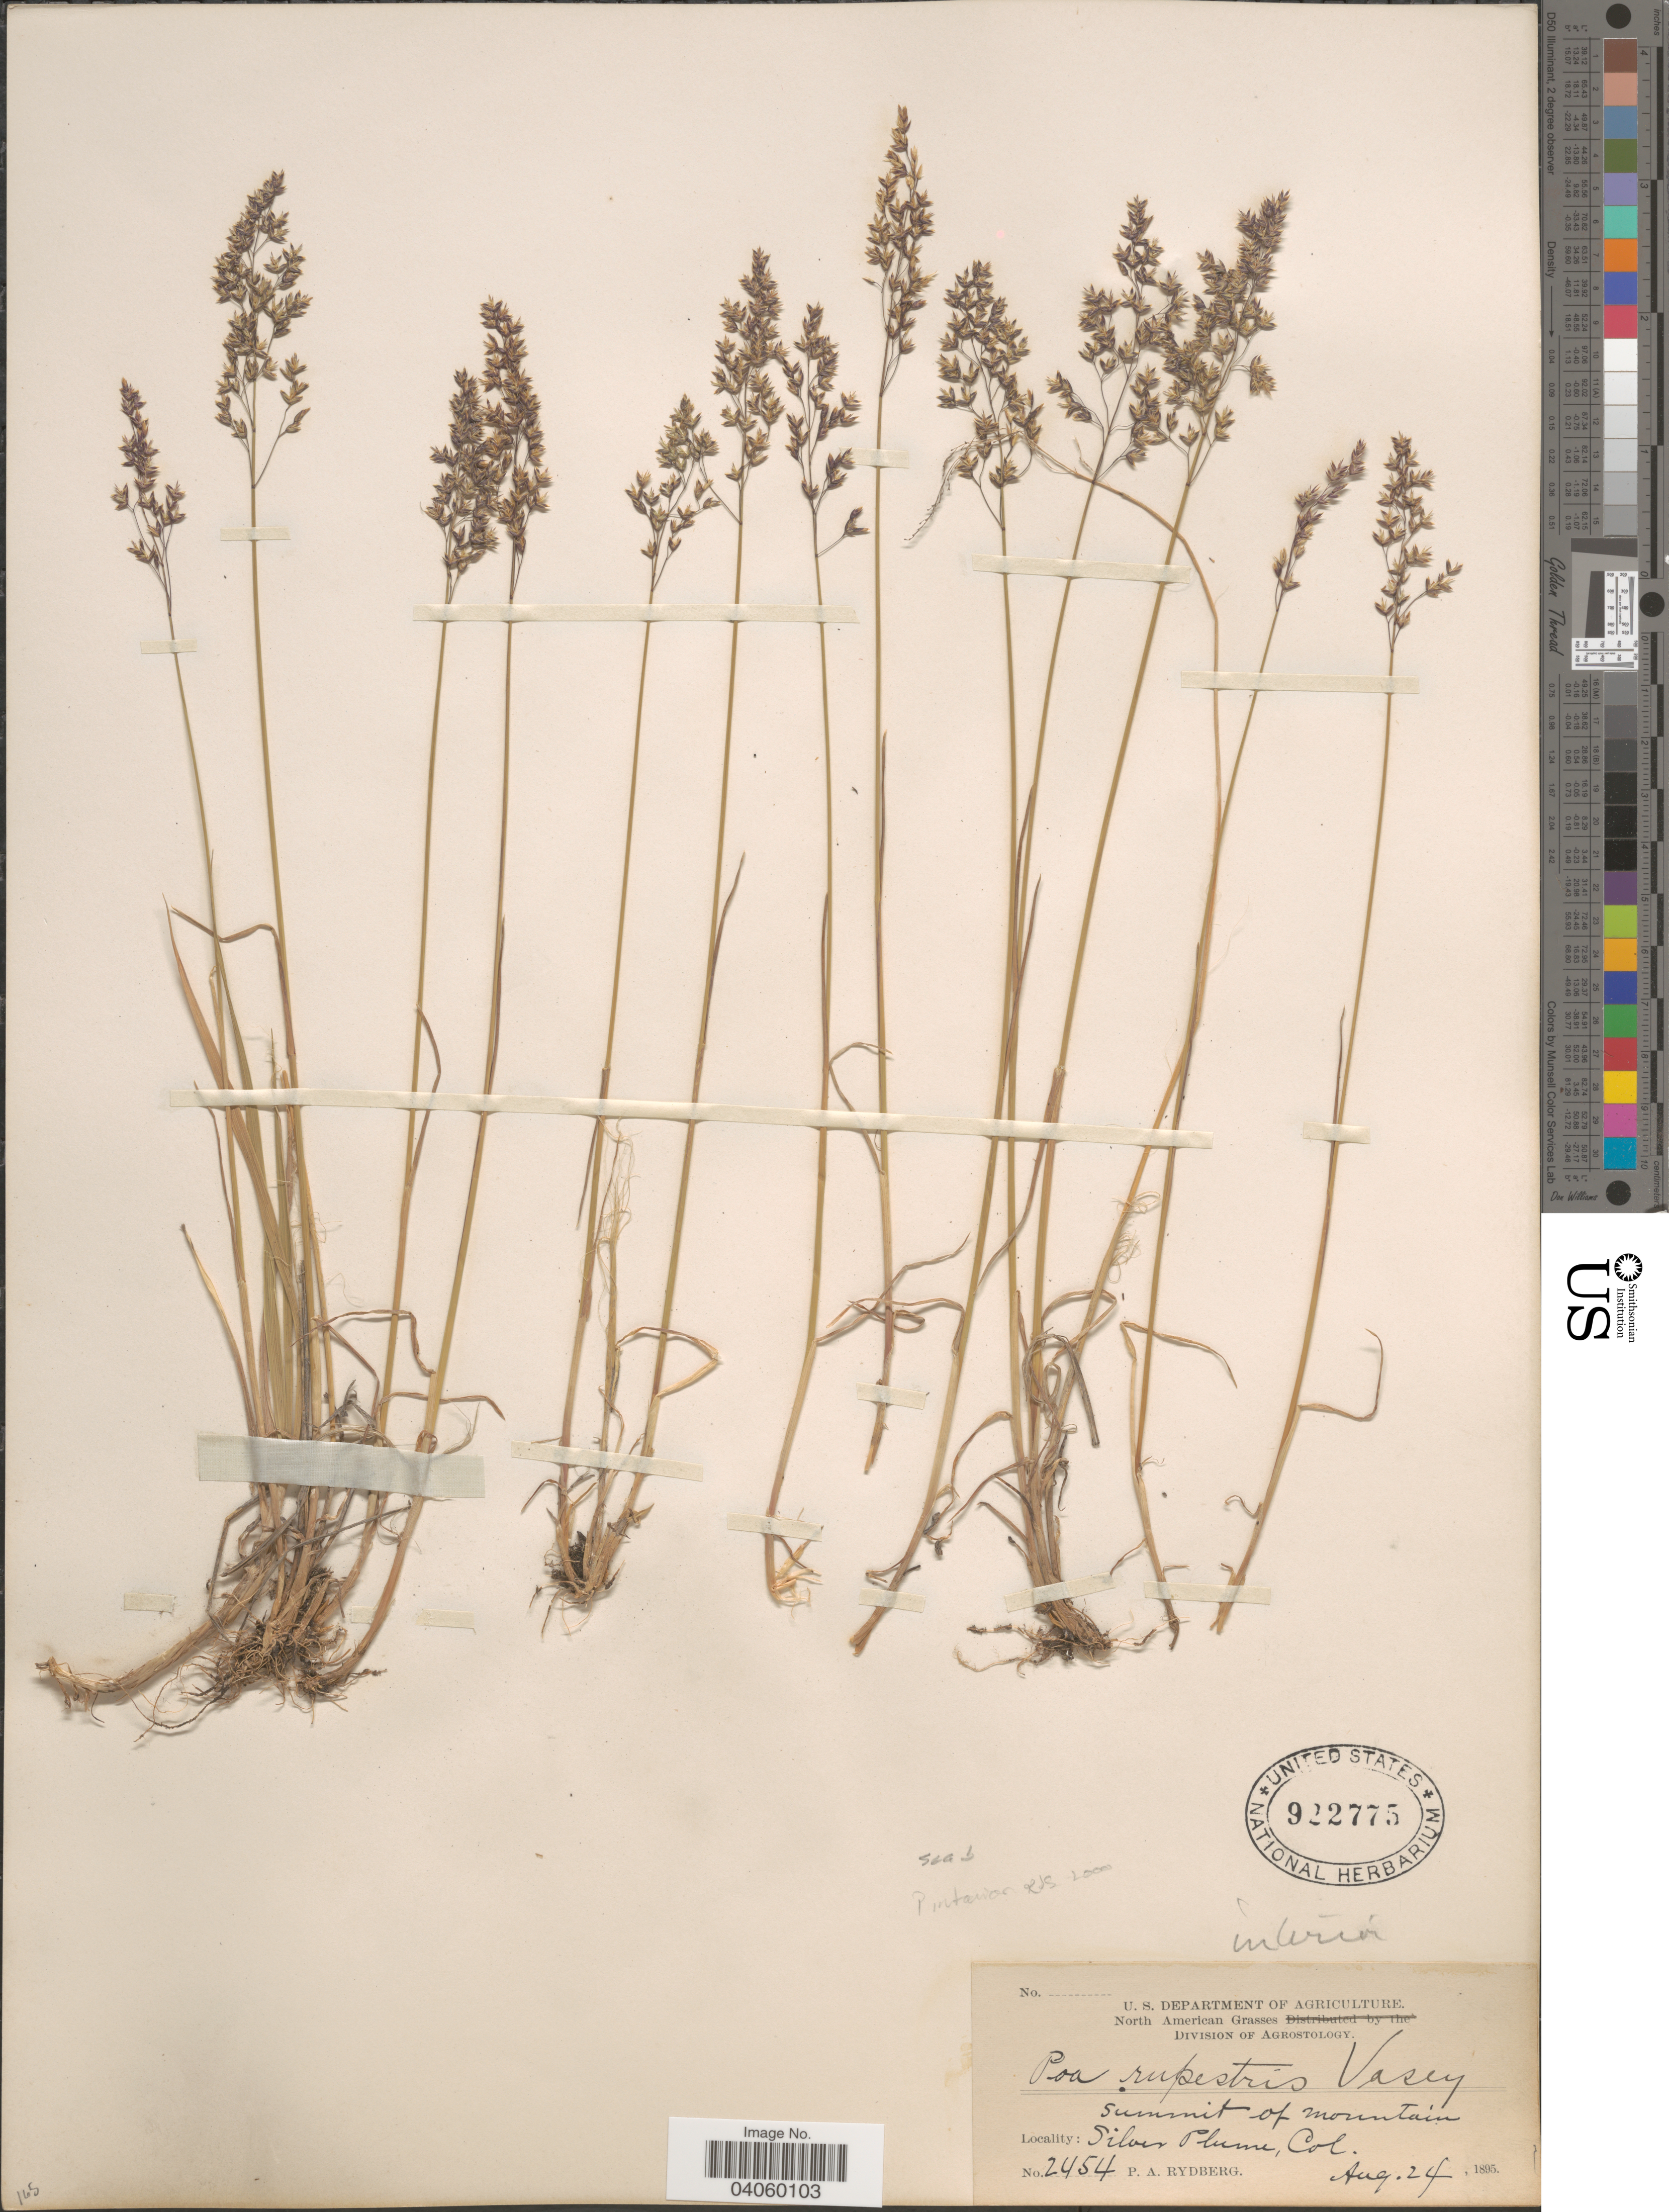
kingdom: Plantae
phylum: Tracheophyta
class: Liliopsida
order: Poales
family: Poaceae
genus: Poa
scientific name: Poa interior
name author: Rydb.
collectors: P. A. Rydberg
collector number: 2454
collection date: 1895-08-24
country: United States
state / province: Colorado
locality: Summit of mountain. Silver Plume.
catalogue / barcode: US 922775